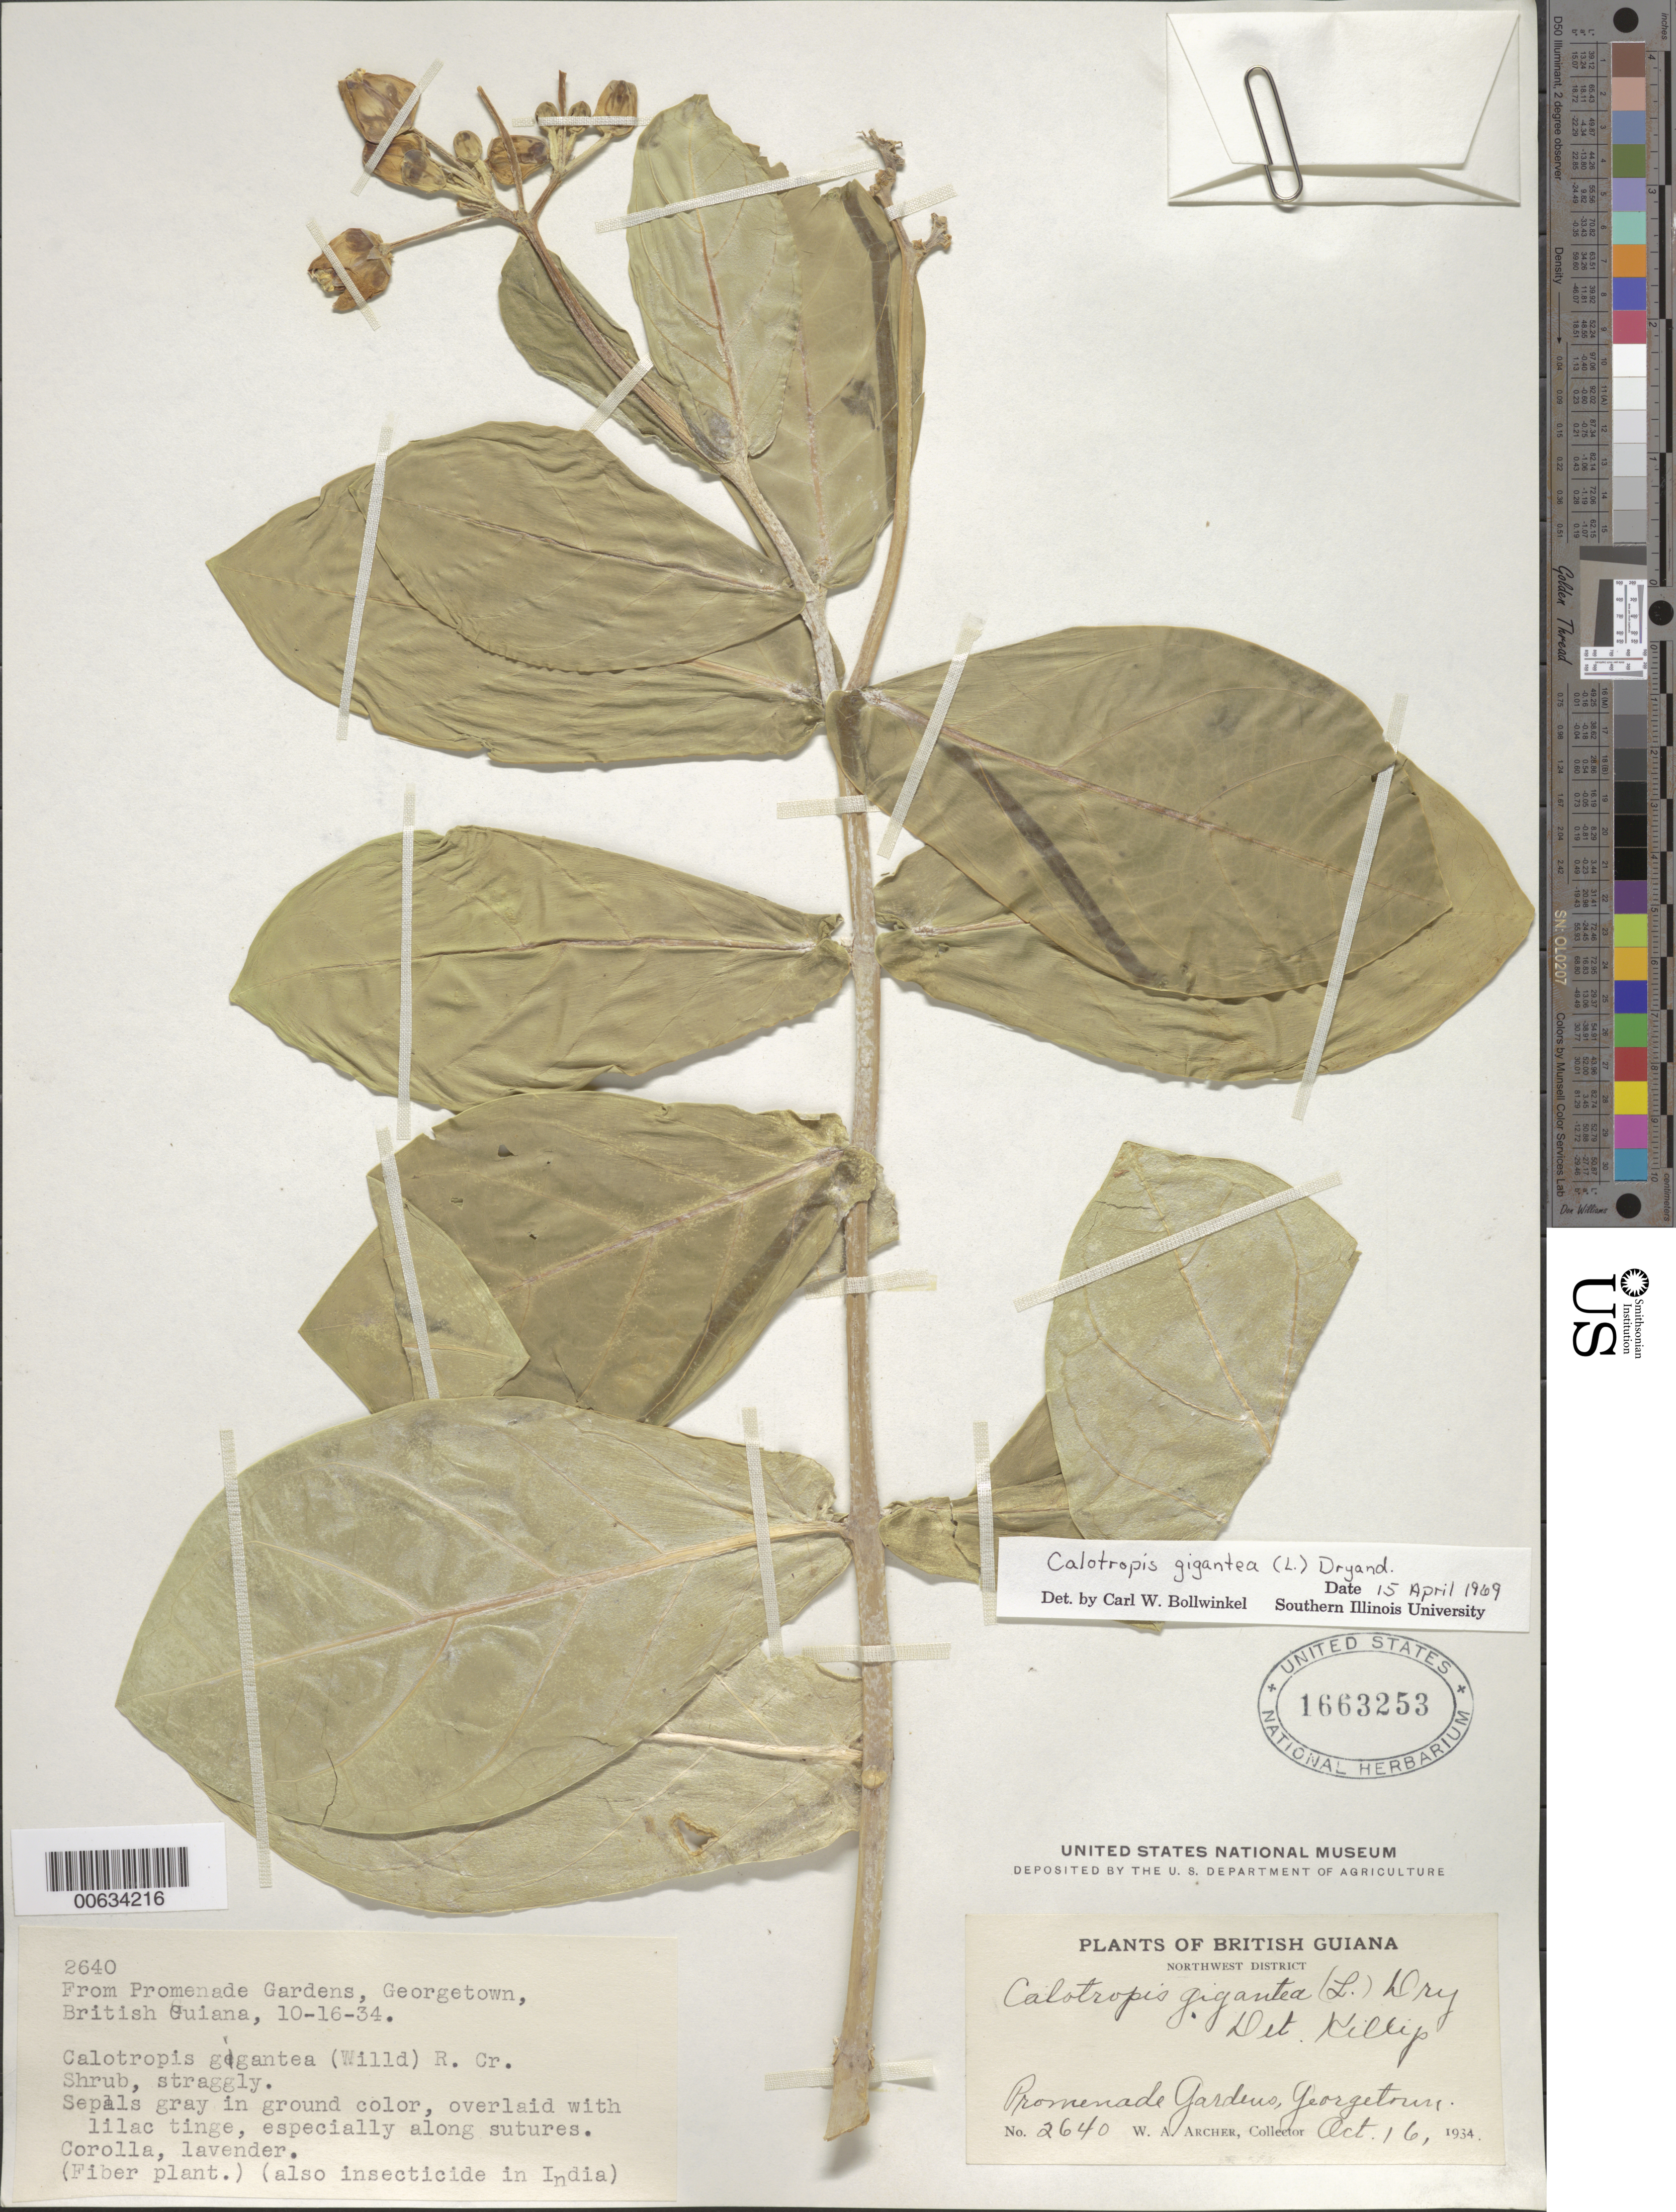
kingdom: Plantae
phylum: Tracheophyta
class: Magnoliopsida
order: Gentianales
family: Apocynaceae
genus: Calotropis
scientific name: Calotropis gigantea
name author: (L.) W.T. Aiton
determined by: Bollwinkel, C. W.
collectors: W. A. Archer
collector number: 2640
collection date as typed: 16-Oct-34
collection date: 1934-10-16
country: Guyana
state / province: Demerara-Mahaica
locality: Georgetown, Promenade Gardens Park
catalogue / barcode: US 1663253